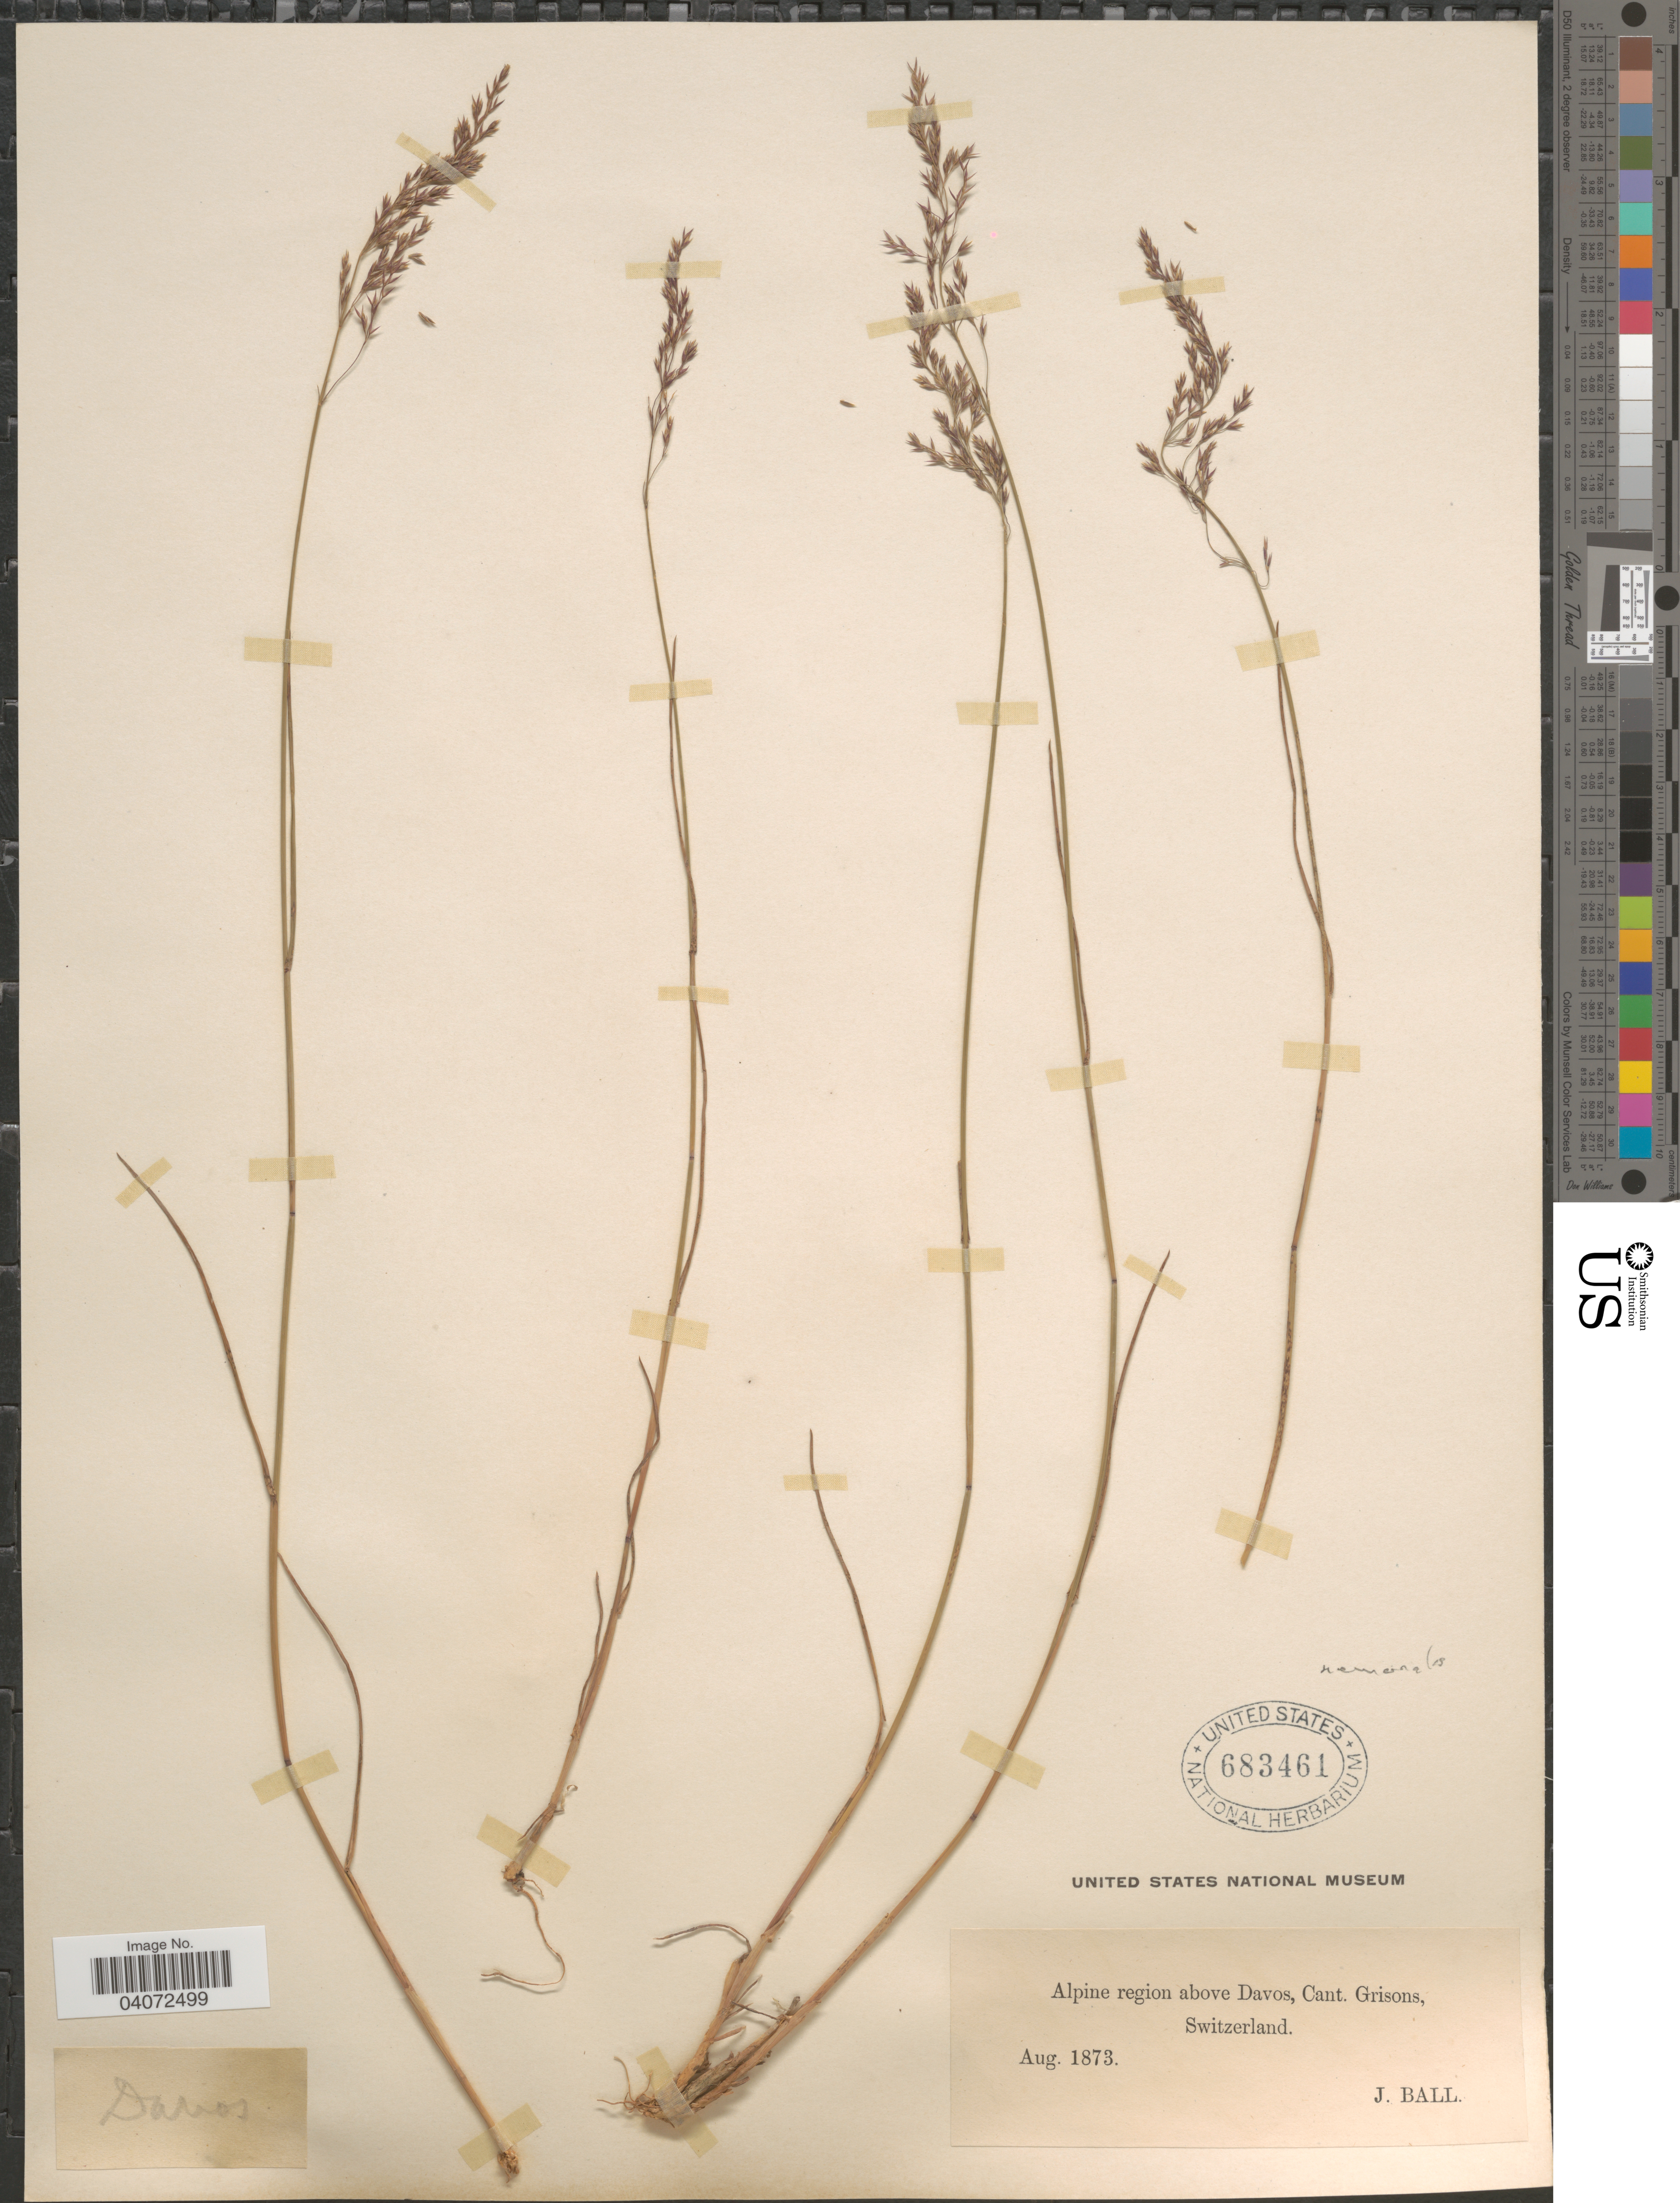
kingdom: Plantae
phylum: Tracheophyta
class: Liliopsida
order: Poales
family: Poaceae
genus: Poa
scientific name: Poa nemoralis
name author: L.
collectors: J. Ball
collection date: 1873-08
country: Switzerland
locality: Alpine region above Davos, Cant. Grisons.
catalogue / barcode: US 683461